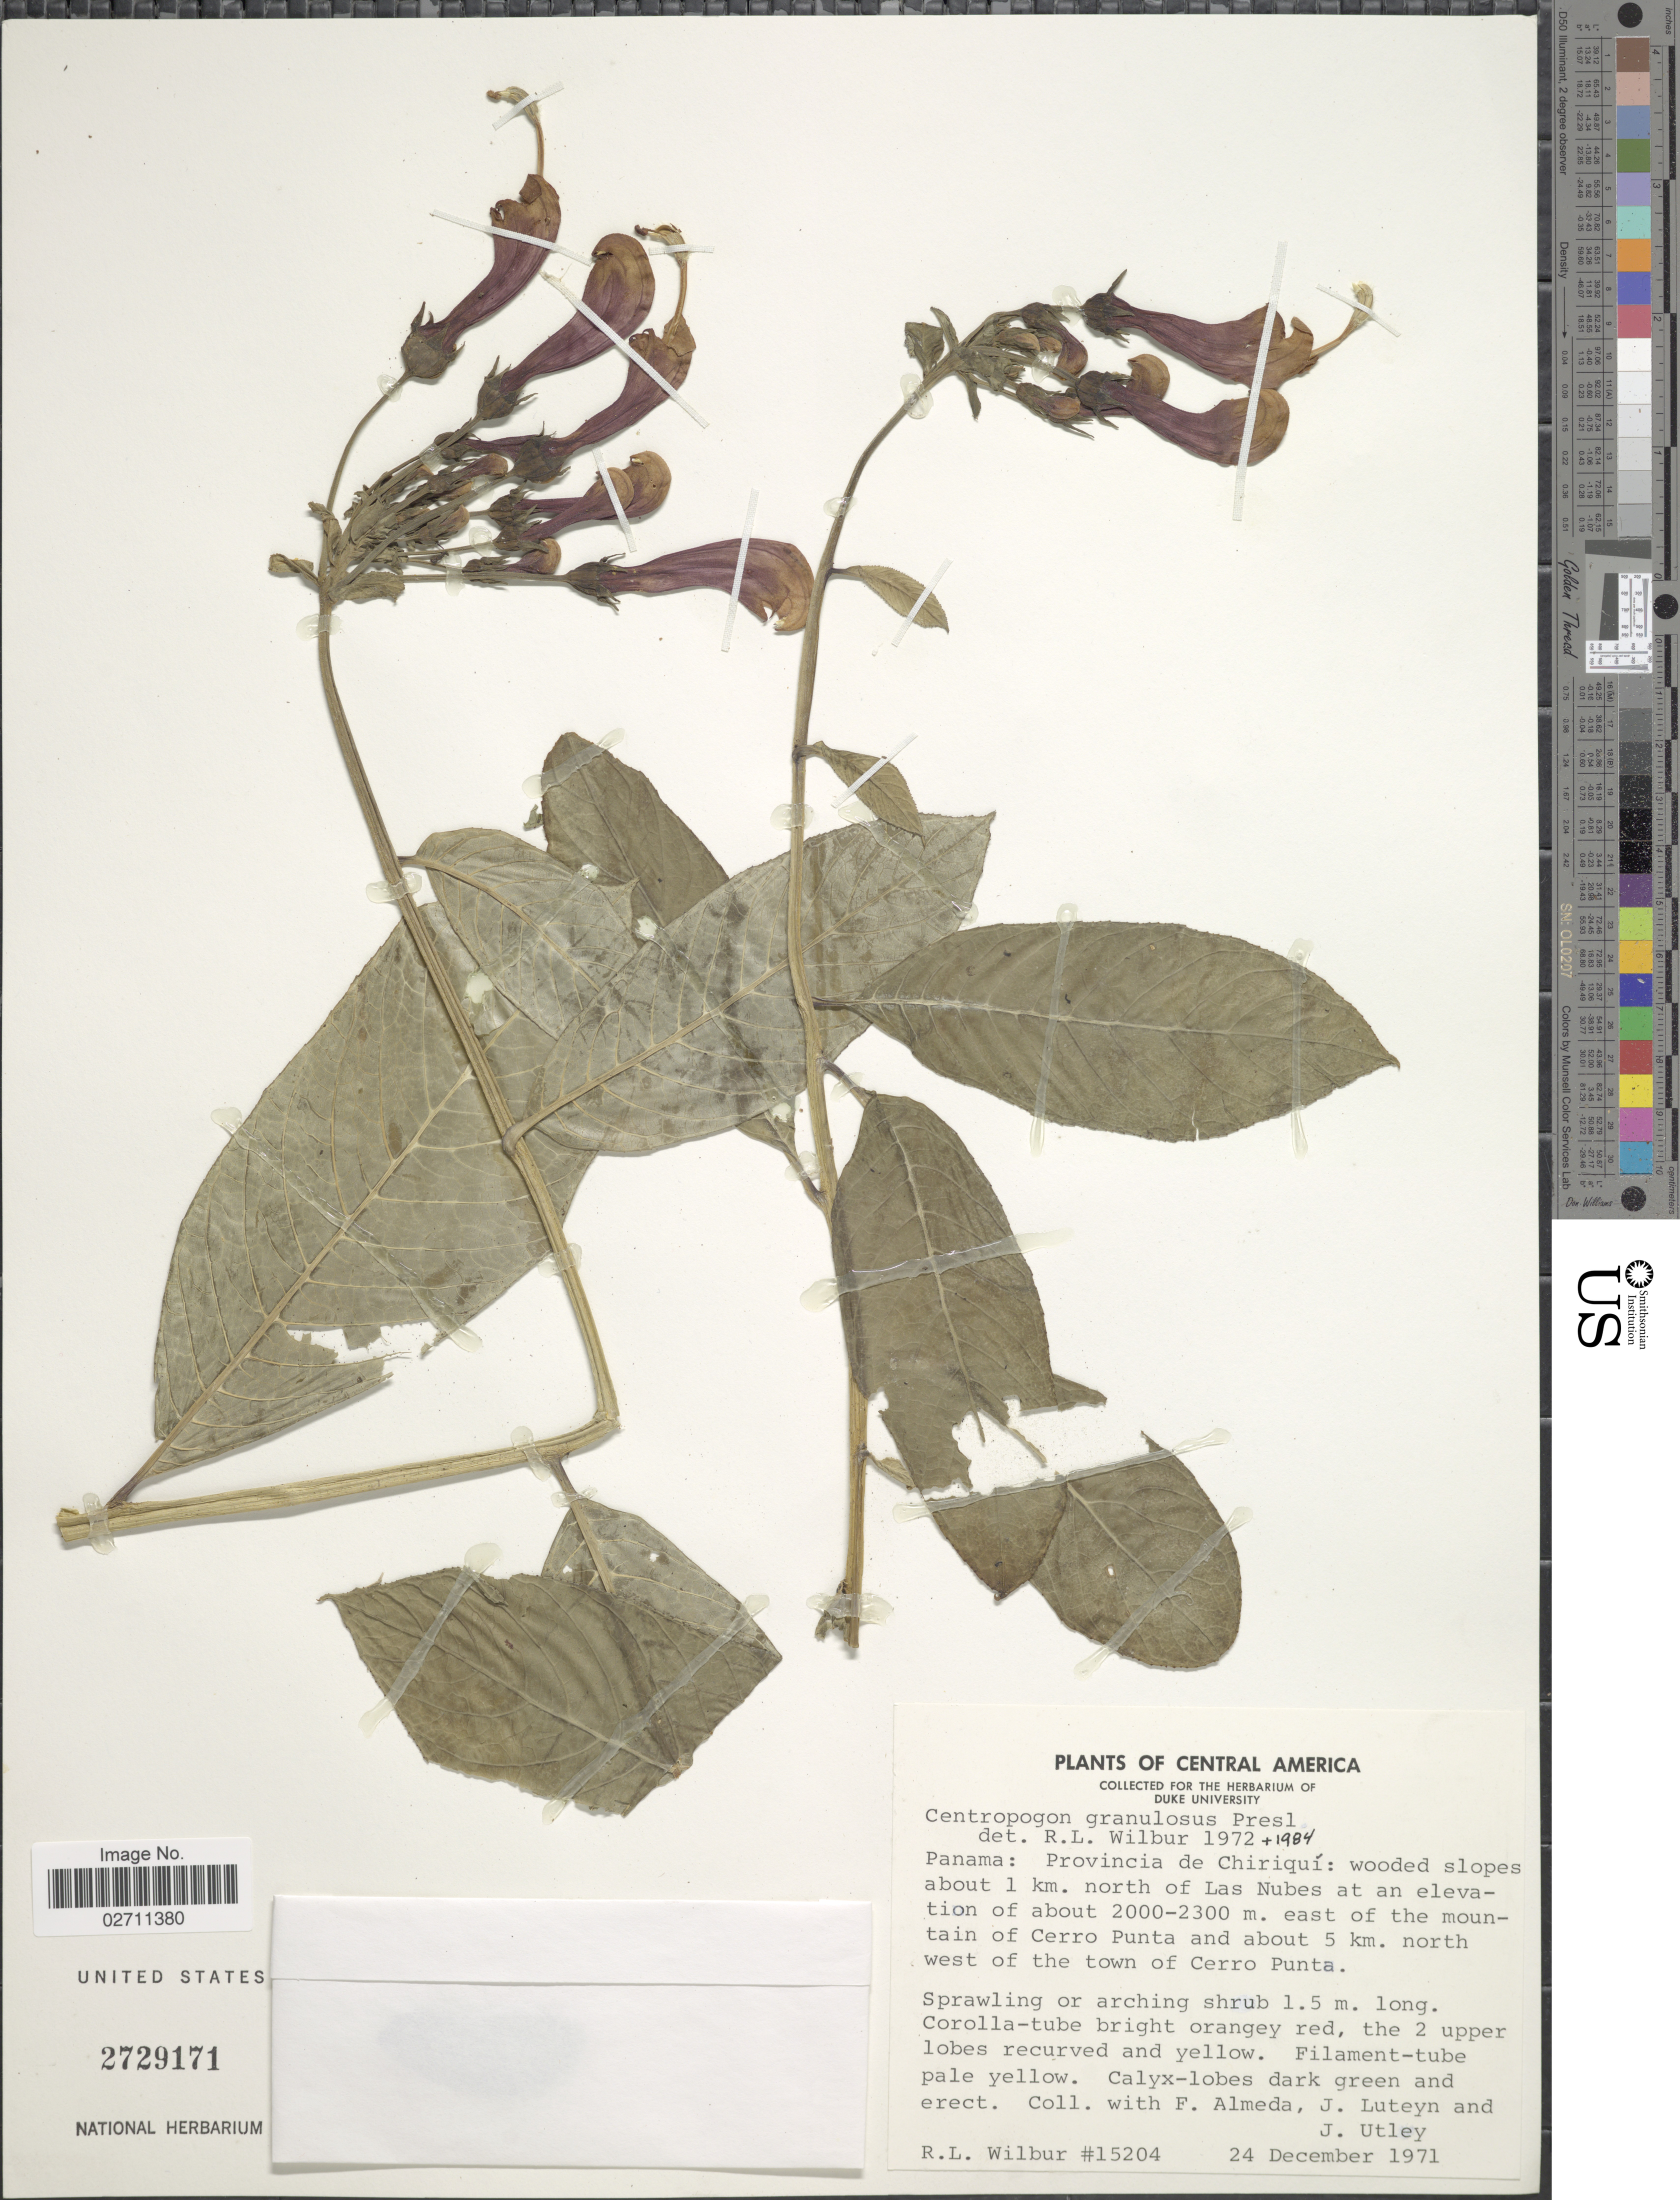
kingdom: Plantae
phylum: Tracheophyta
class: Magnoliopsida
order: Asterales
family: Campanulaceae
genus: Centropogon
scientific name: Centropogon granulosus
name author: C. Presl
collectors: R. L. Wilbur, F. Almeda, J. L. Luteyn & J. F. Utley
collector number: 15204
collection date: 1971-12-24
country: Panama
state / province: Chiriqui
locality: Wooded slopes about 1 km. north of Las Nubes east of the mountain of Cerro Punta and about 5 km. northwest of the town of Cerro Punta.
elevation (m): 2000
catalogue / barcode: US 2729171